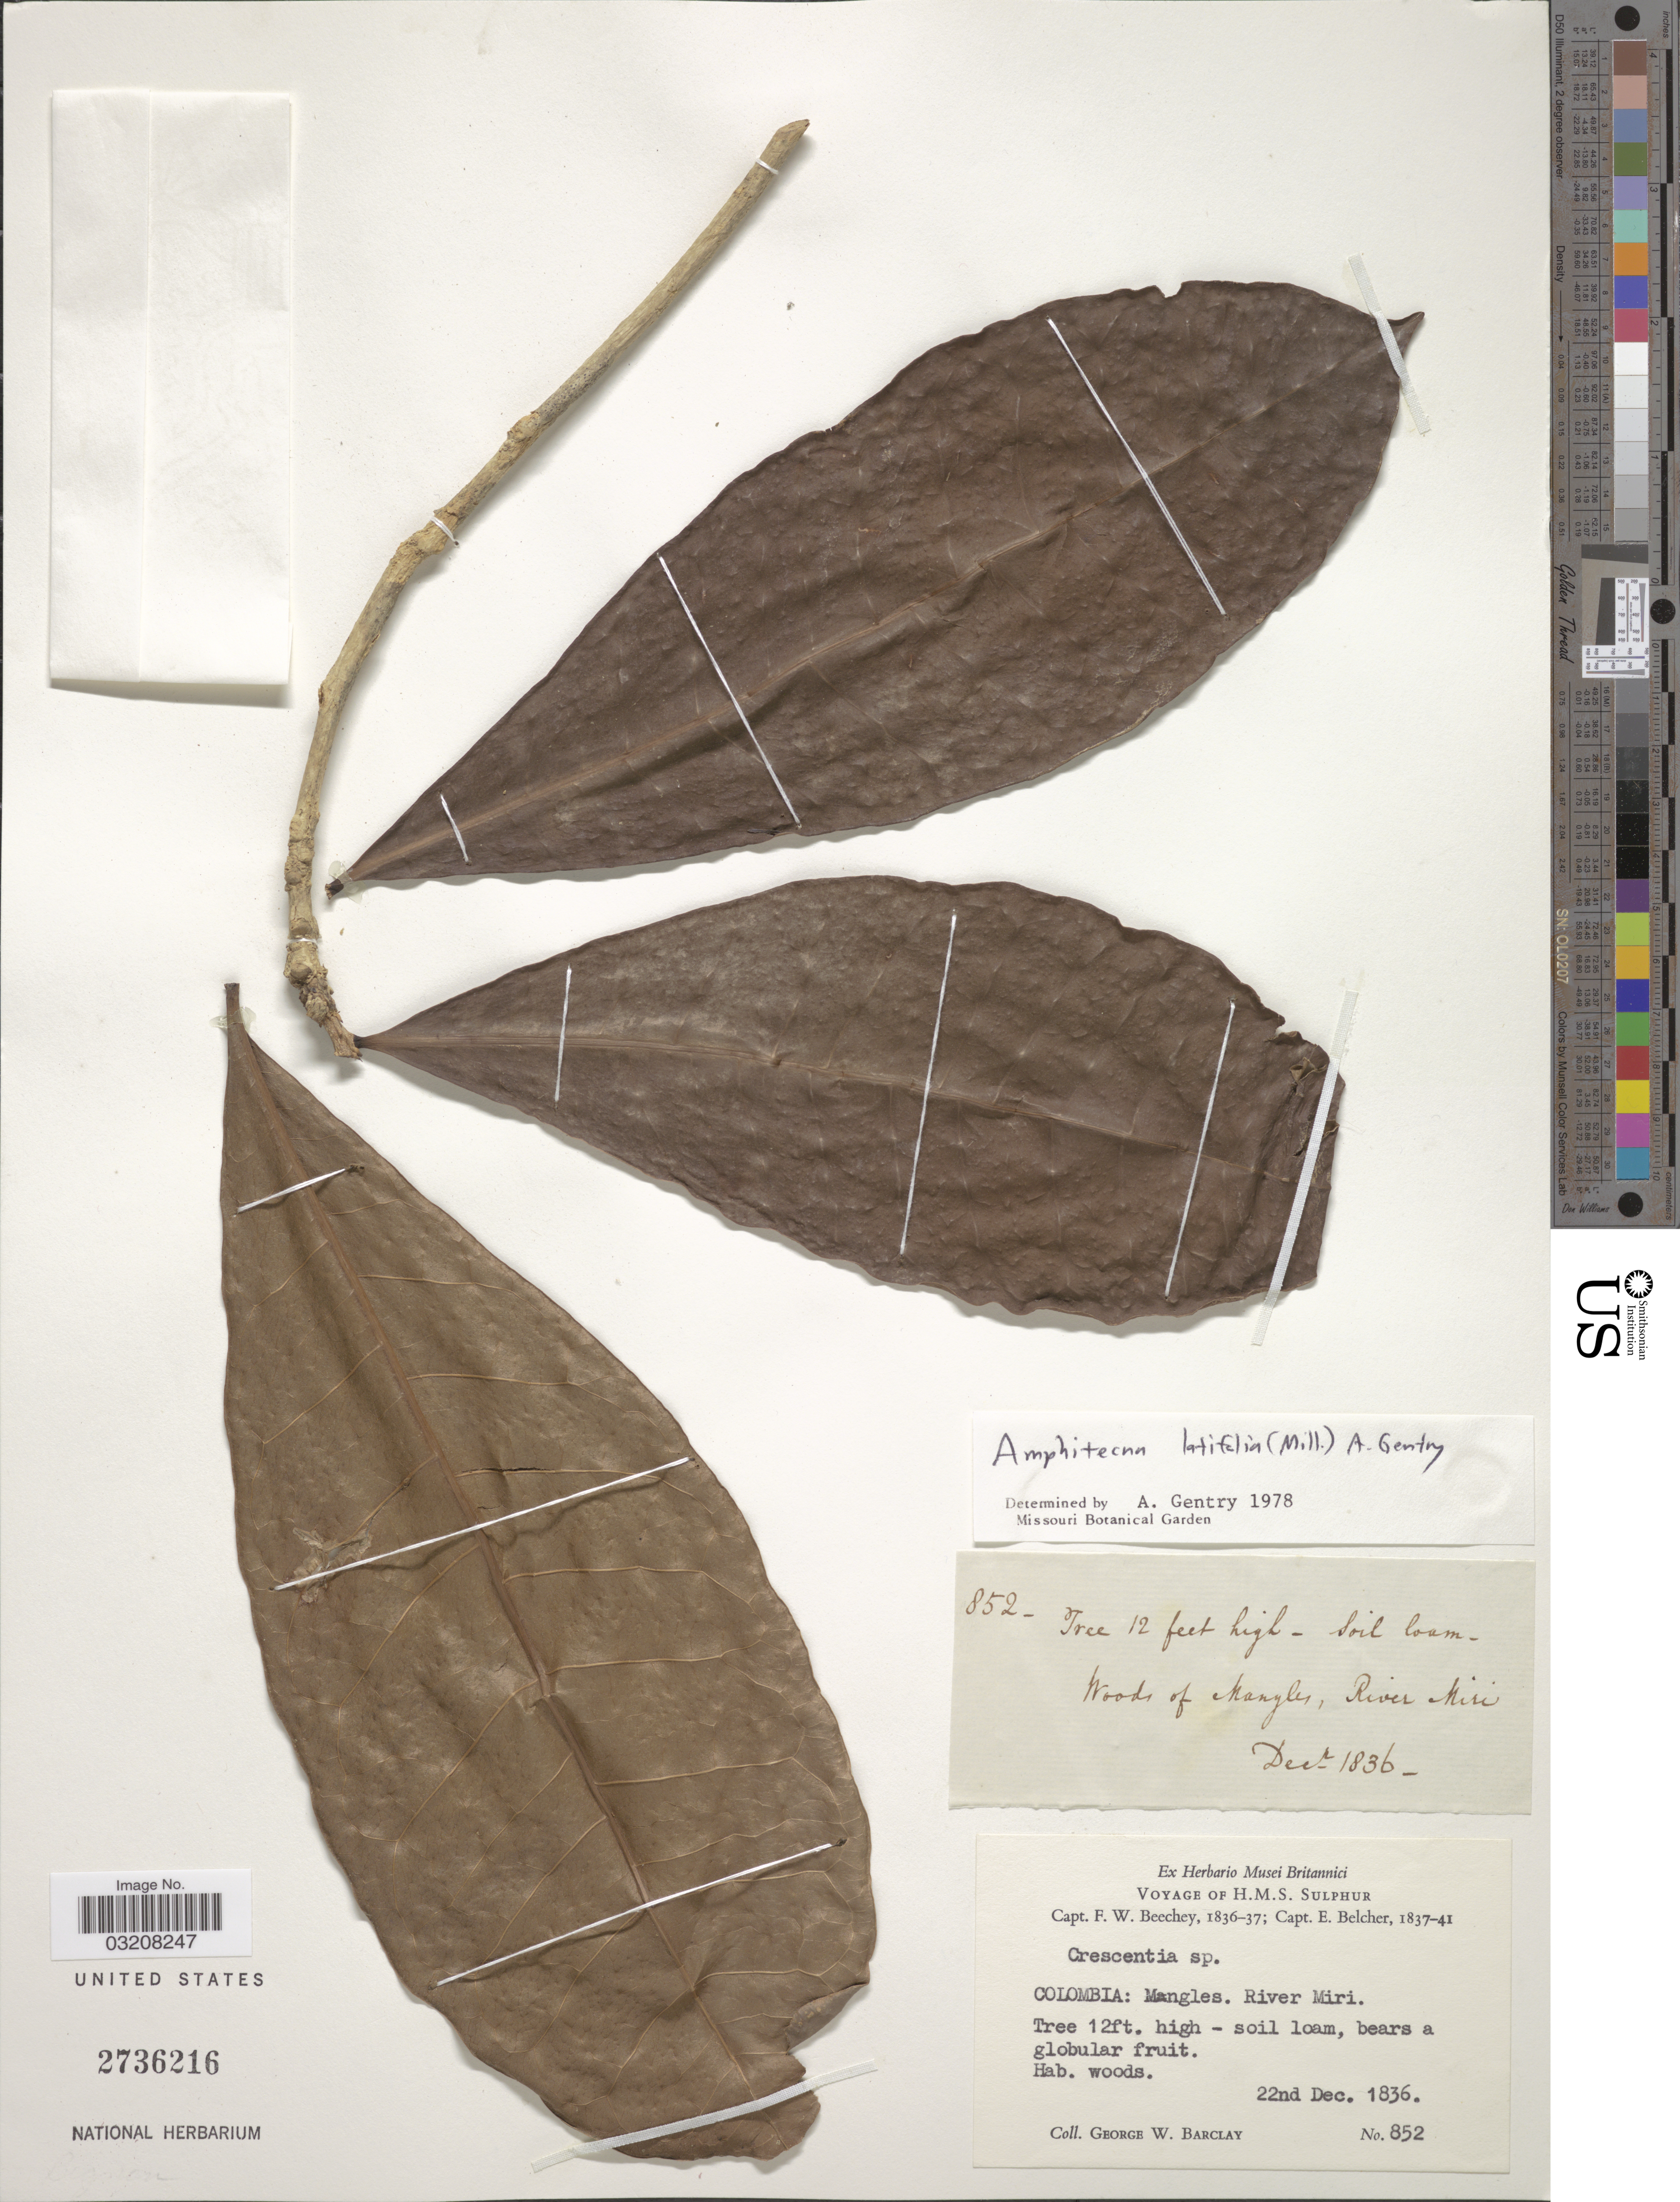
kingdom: Plantae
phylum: Tracheophyta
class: Magnoliopsida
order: Lamiales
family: Bignoniaceae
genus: Amphitecna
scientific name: Amphitecna latifolia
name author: (Mill.) A.H. Gentry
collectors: G. W. Barclay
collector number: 852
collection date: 1836-12-22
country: Colombia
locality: Mangles. River Miri.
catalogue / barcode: US 2736216